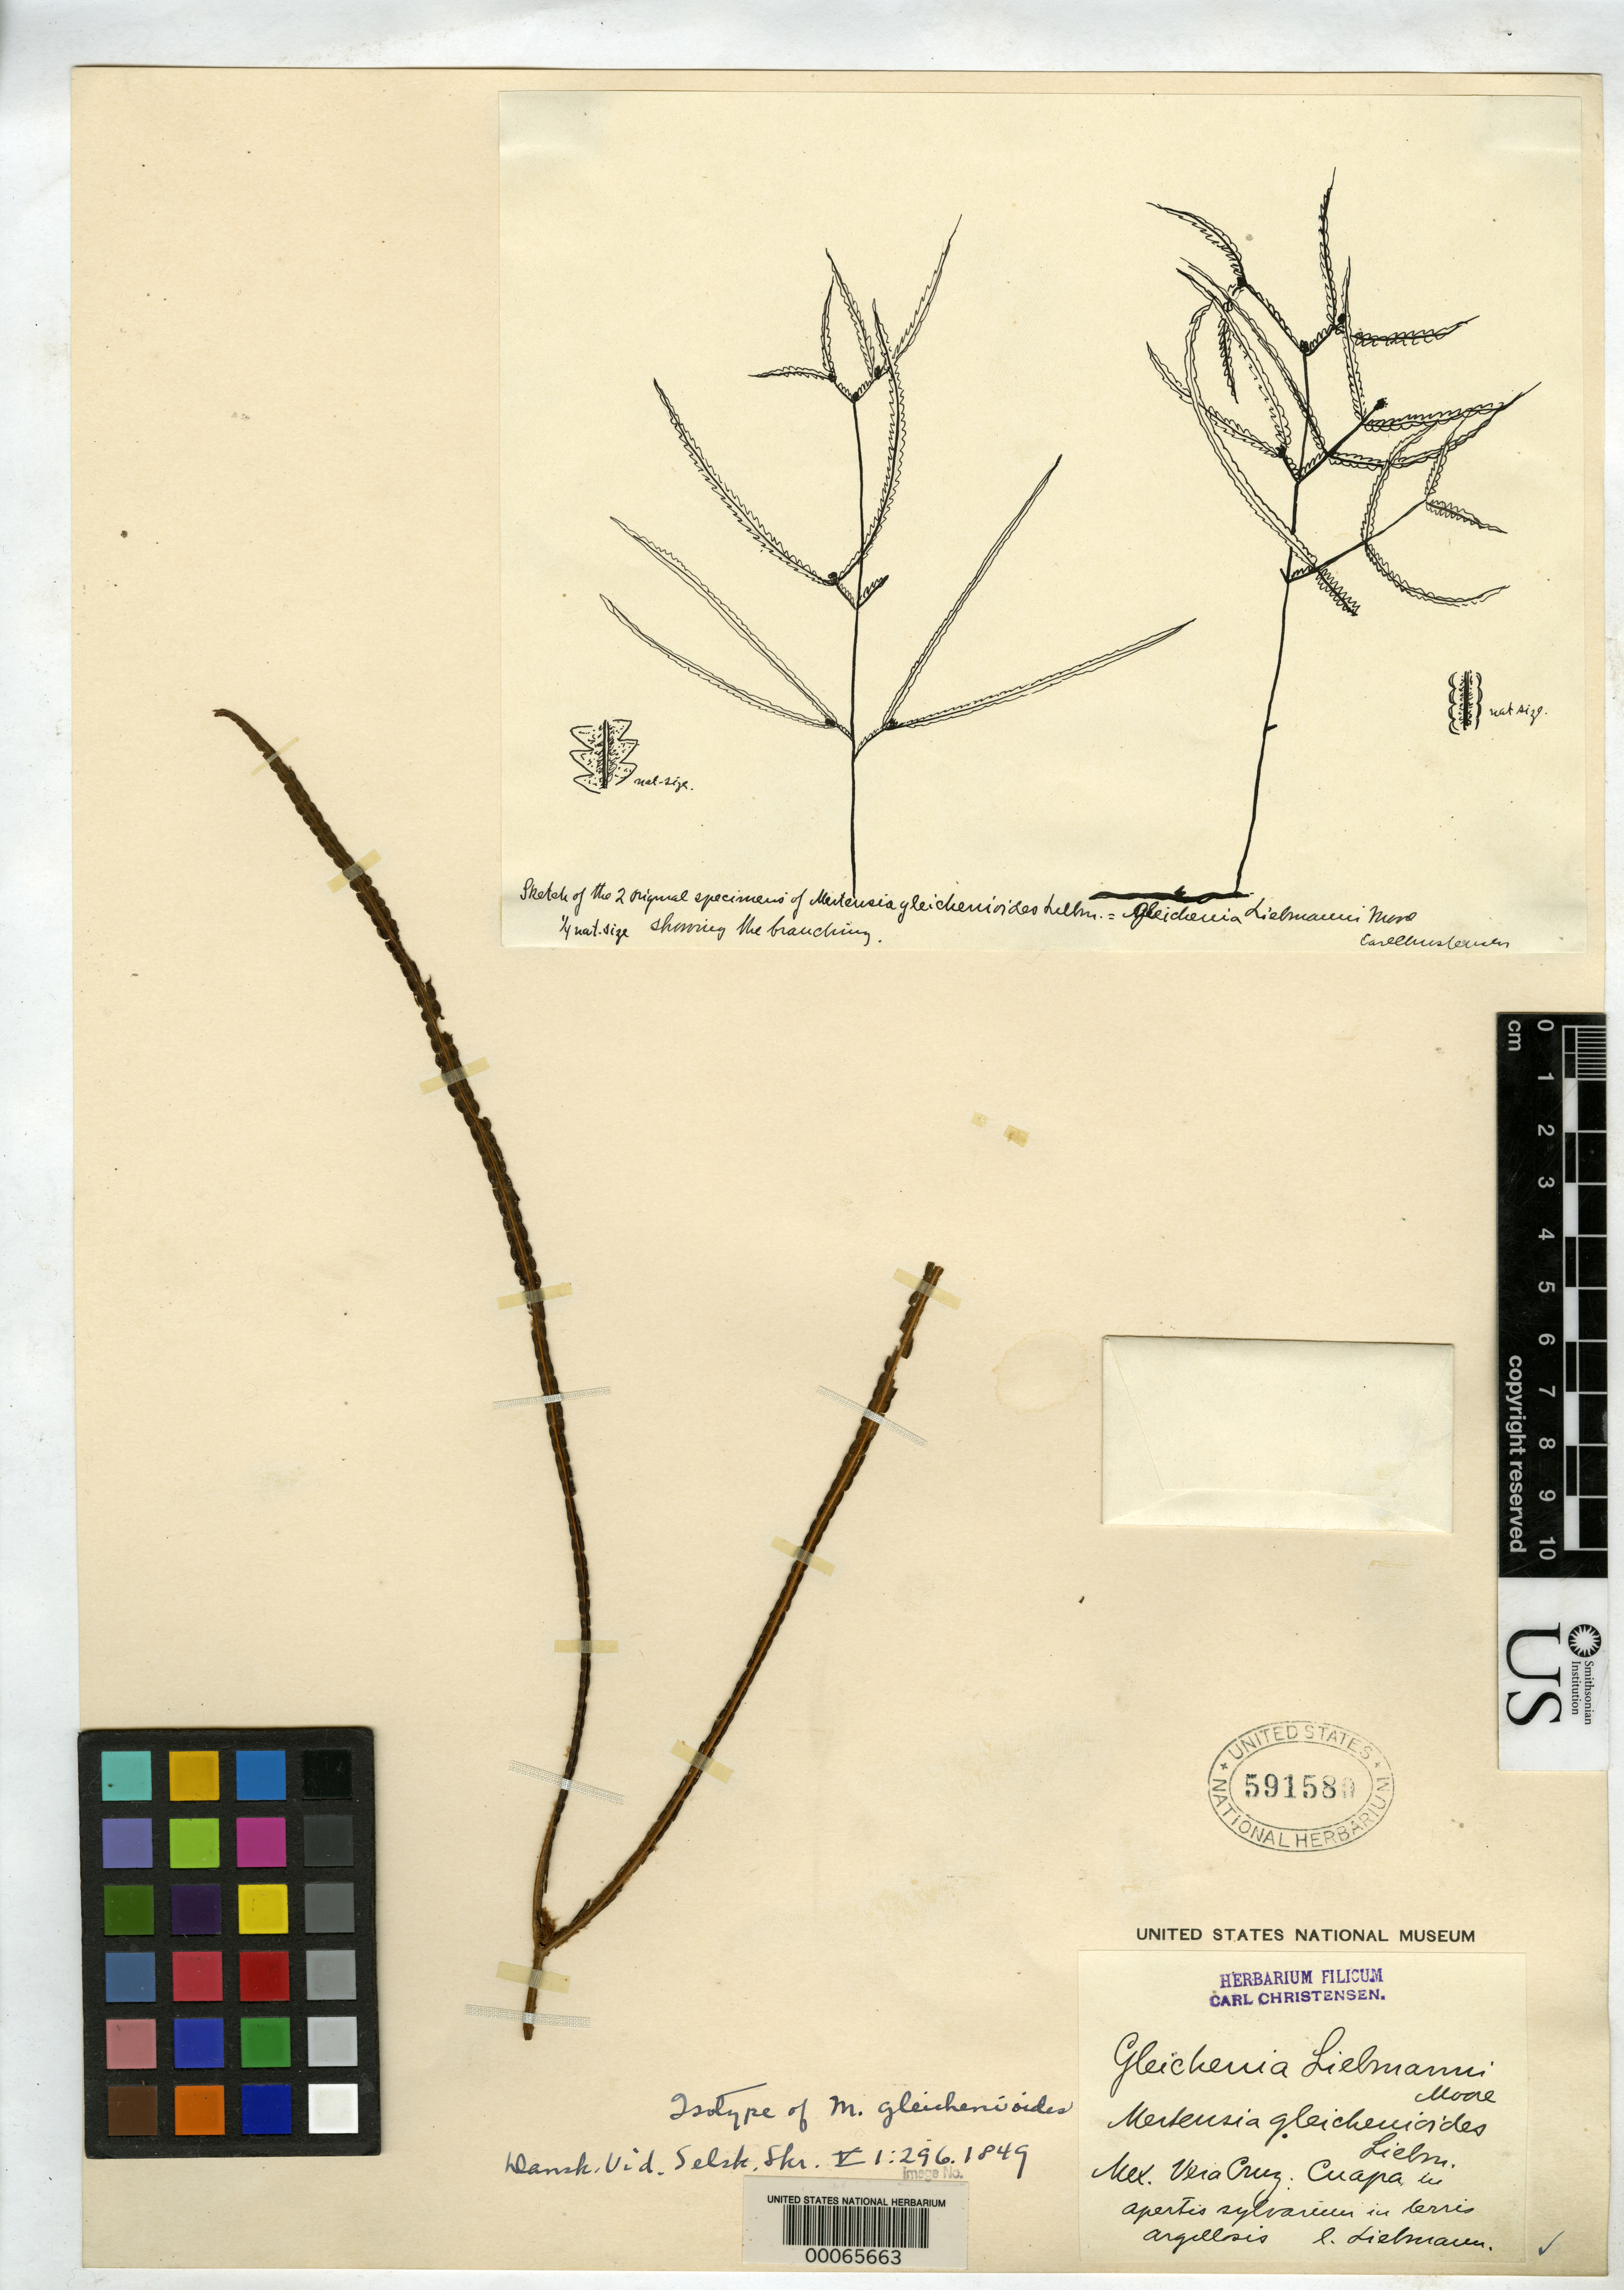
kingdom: Plantae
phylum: Tracheophyta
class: Polypodiopsida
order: Gleicheniales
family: Gleicheniaceae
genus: Mertensia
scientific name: Mertensia gleichenioides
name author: Liebm.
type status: Type Collection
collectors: F. M. Liebmann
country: Mexico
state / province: Veracruz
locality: Cuapa.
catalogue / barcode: US 591580